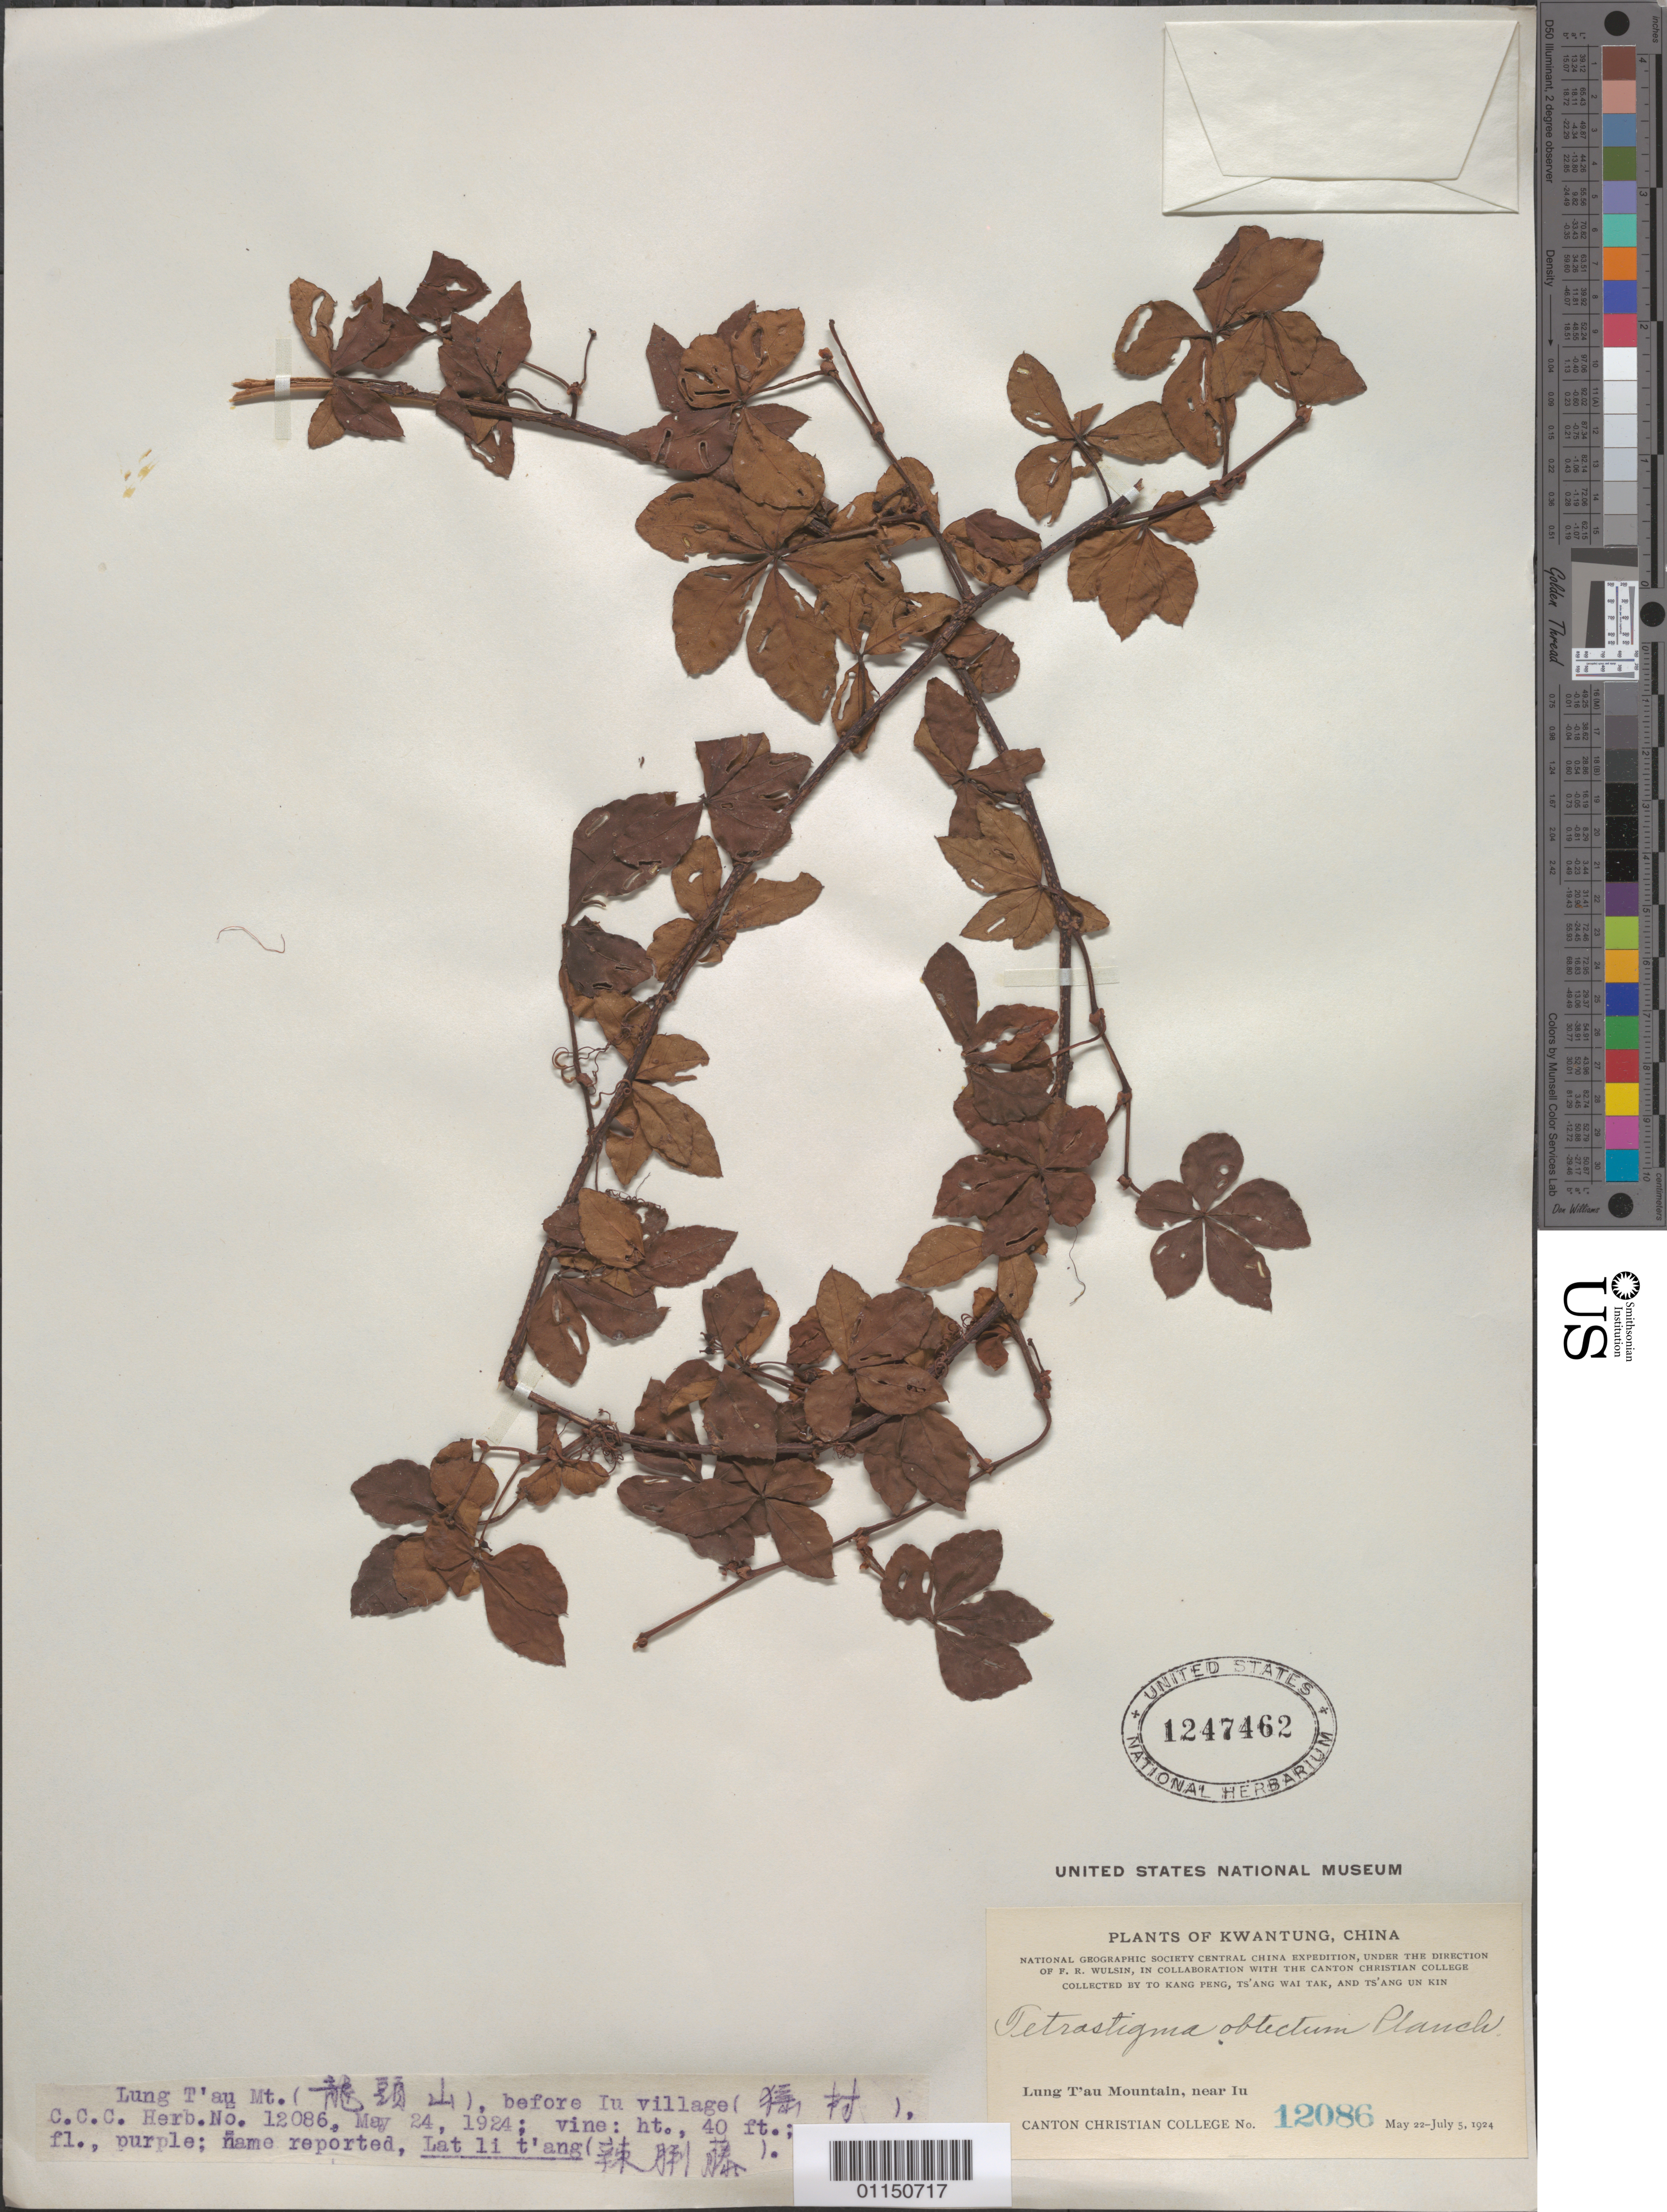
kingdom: Plantae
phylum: Tracheophyta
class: Magnoliopsida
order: Vitales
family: Vitaceae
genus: Tetrastigma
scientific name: Tetrastigma obtectum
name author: (Wall. ex Laws.) Planch. ex Franch.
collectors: K. Peng, T. Tak & T. Kin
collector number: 12086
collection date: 1924-05-24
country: China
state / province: Guangdong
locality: Lung T'au Mt, near Iu.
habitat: Vine.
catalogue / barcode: US 1247462